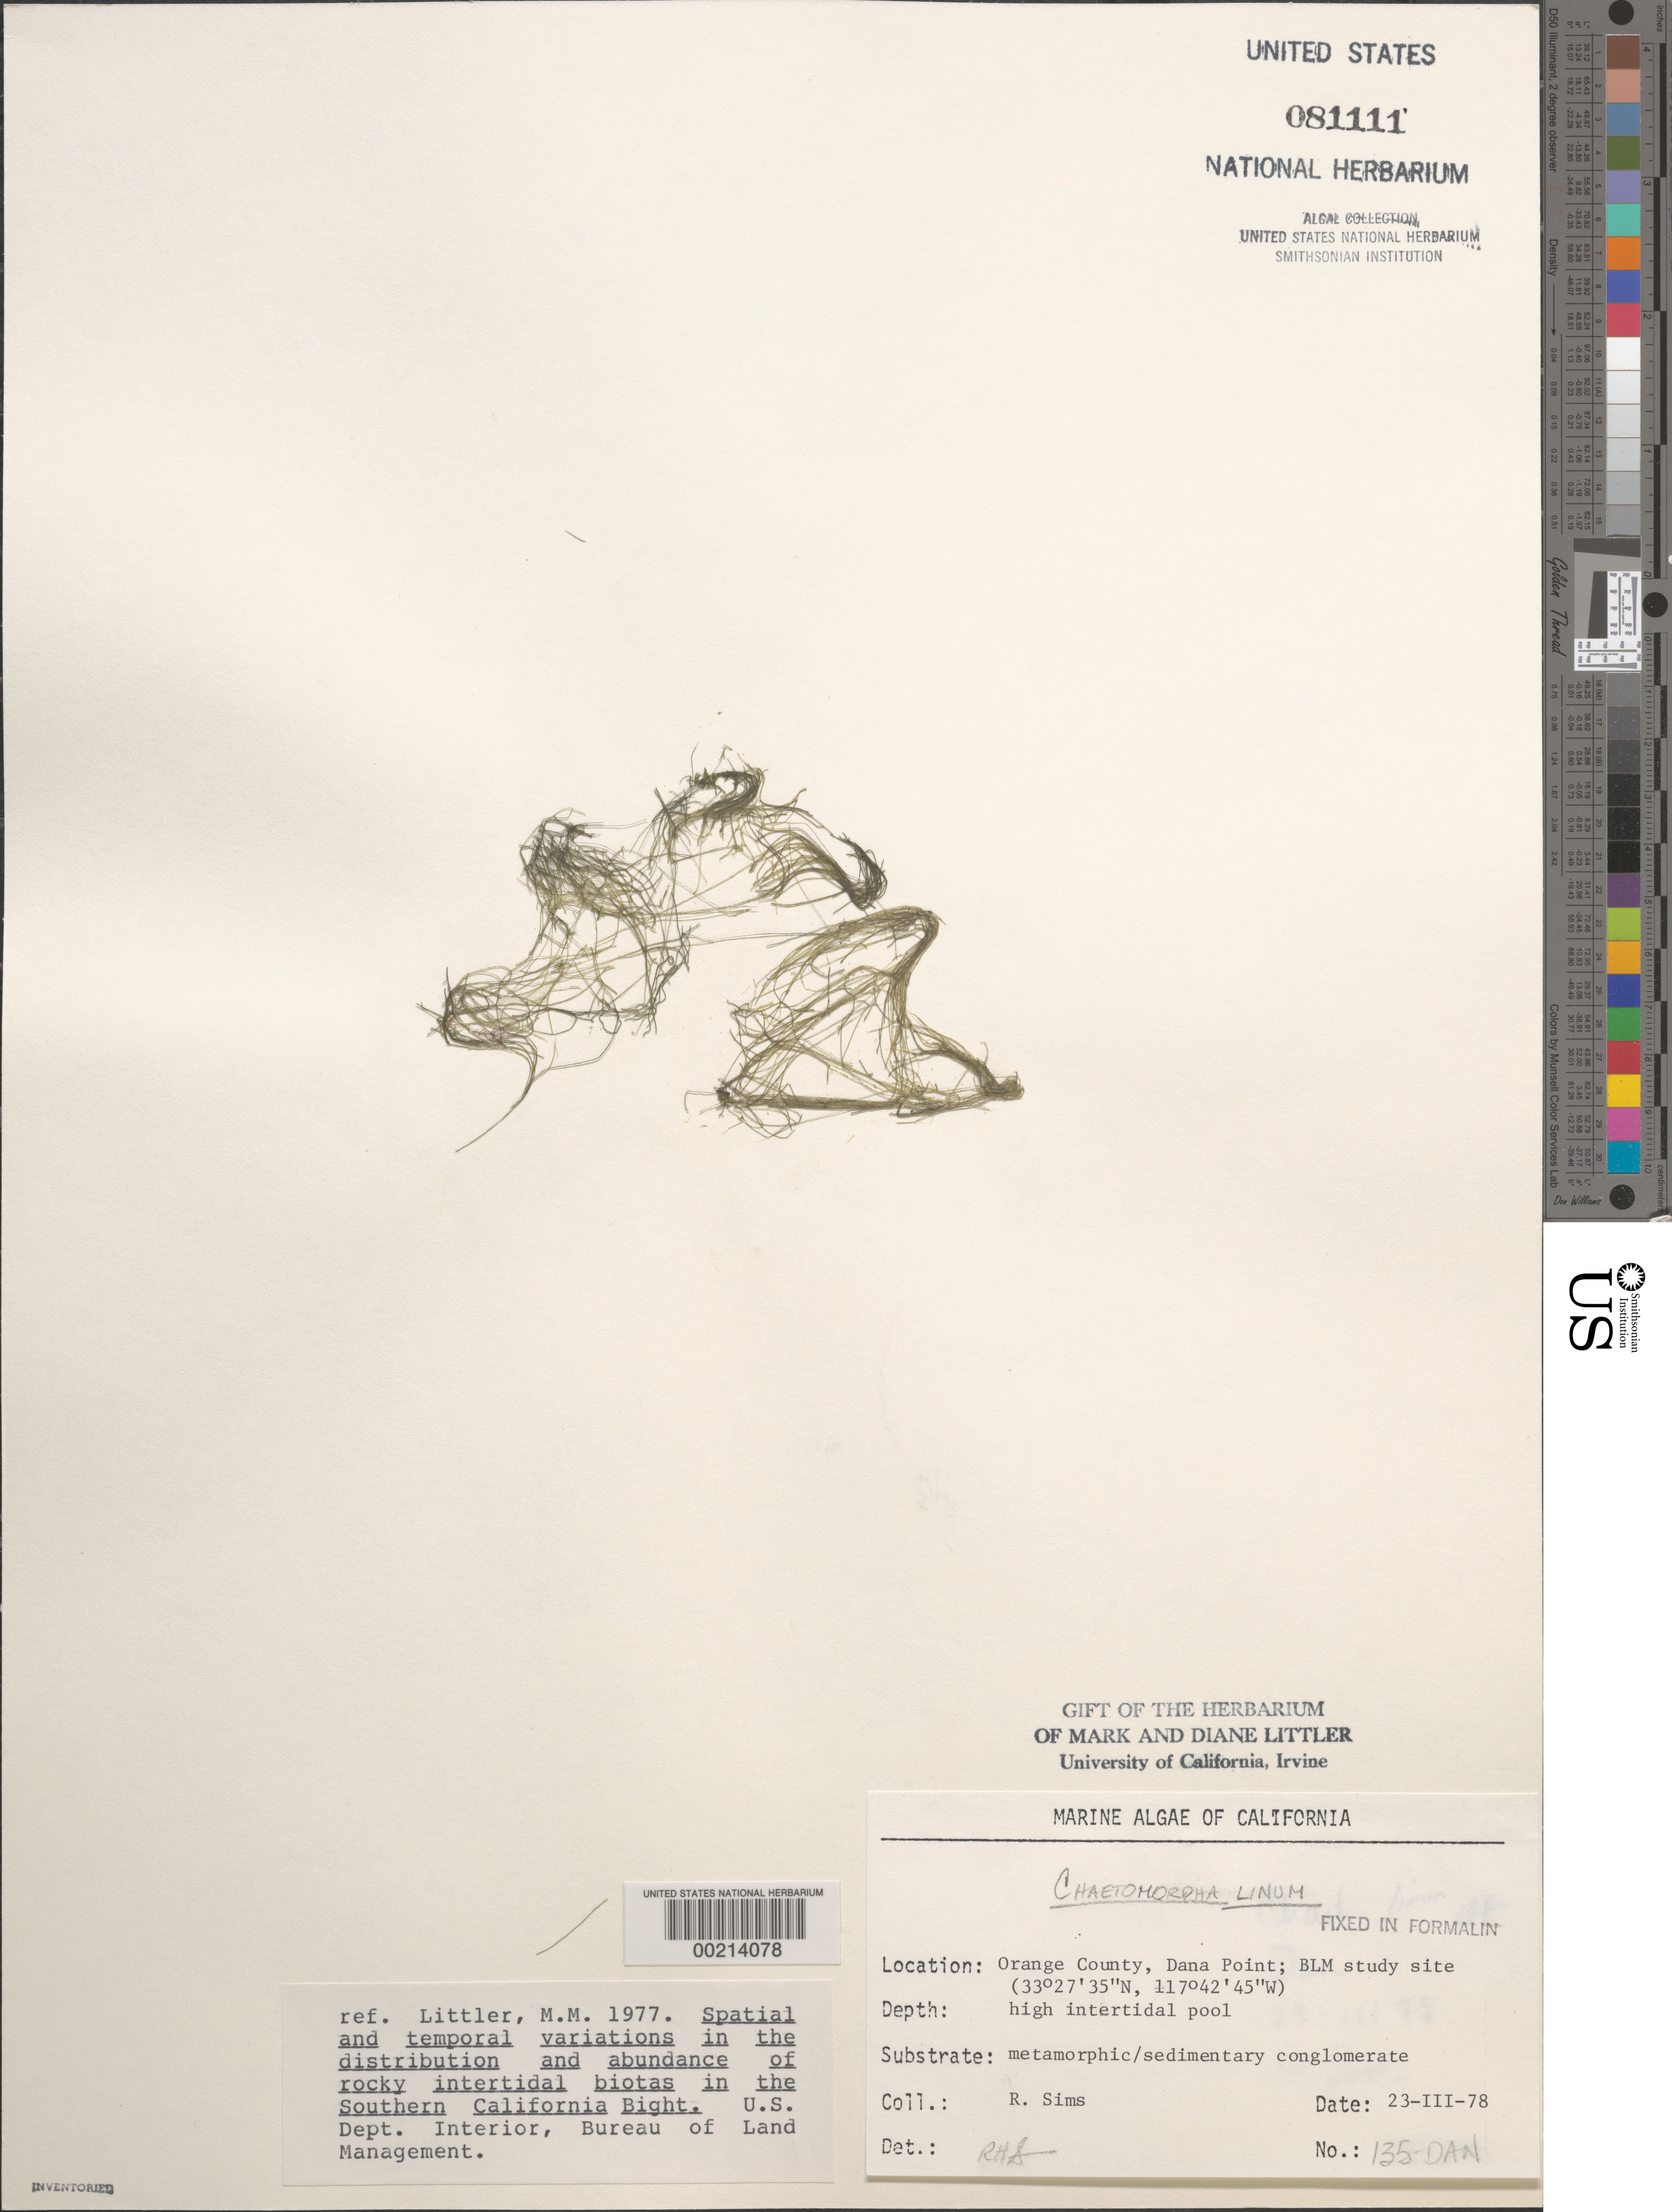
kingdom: Plantae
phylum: Chlorophyta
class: Ulvophyceae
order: Cladophorales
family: Cladophoraceae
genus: Chaetomorpha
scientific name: Chaetomorpha linum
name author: (O.F. Muell.) Kütz.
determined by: Sims, Robert H.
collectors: R. H. Sims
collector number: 135-DAN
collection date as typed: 23 Mar 1978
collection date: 1978-03-23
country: United States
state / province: California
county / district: Orange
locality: Dana Point, 1 km north of marina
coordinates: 33 27'35"N, 117 42'45"W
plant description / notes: BLM-SOCALBIGHT Rocky Intertidal Survey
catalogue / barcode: US 81111